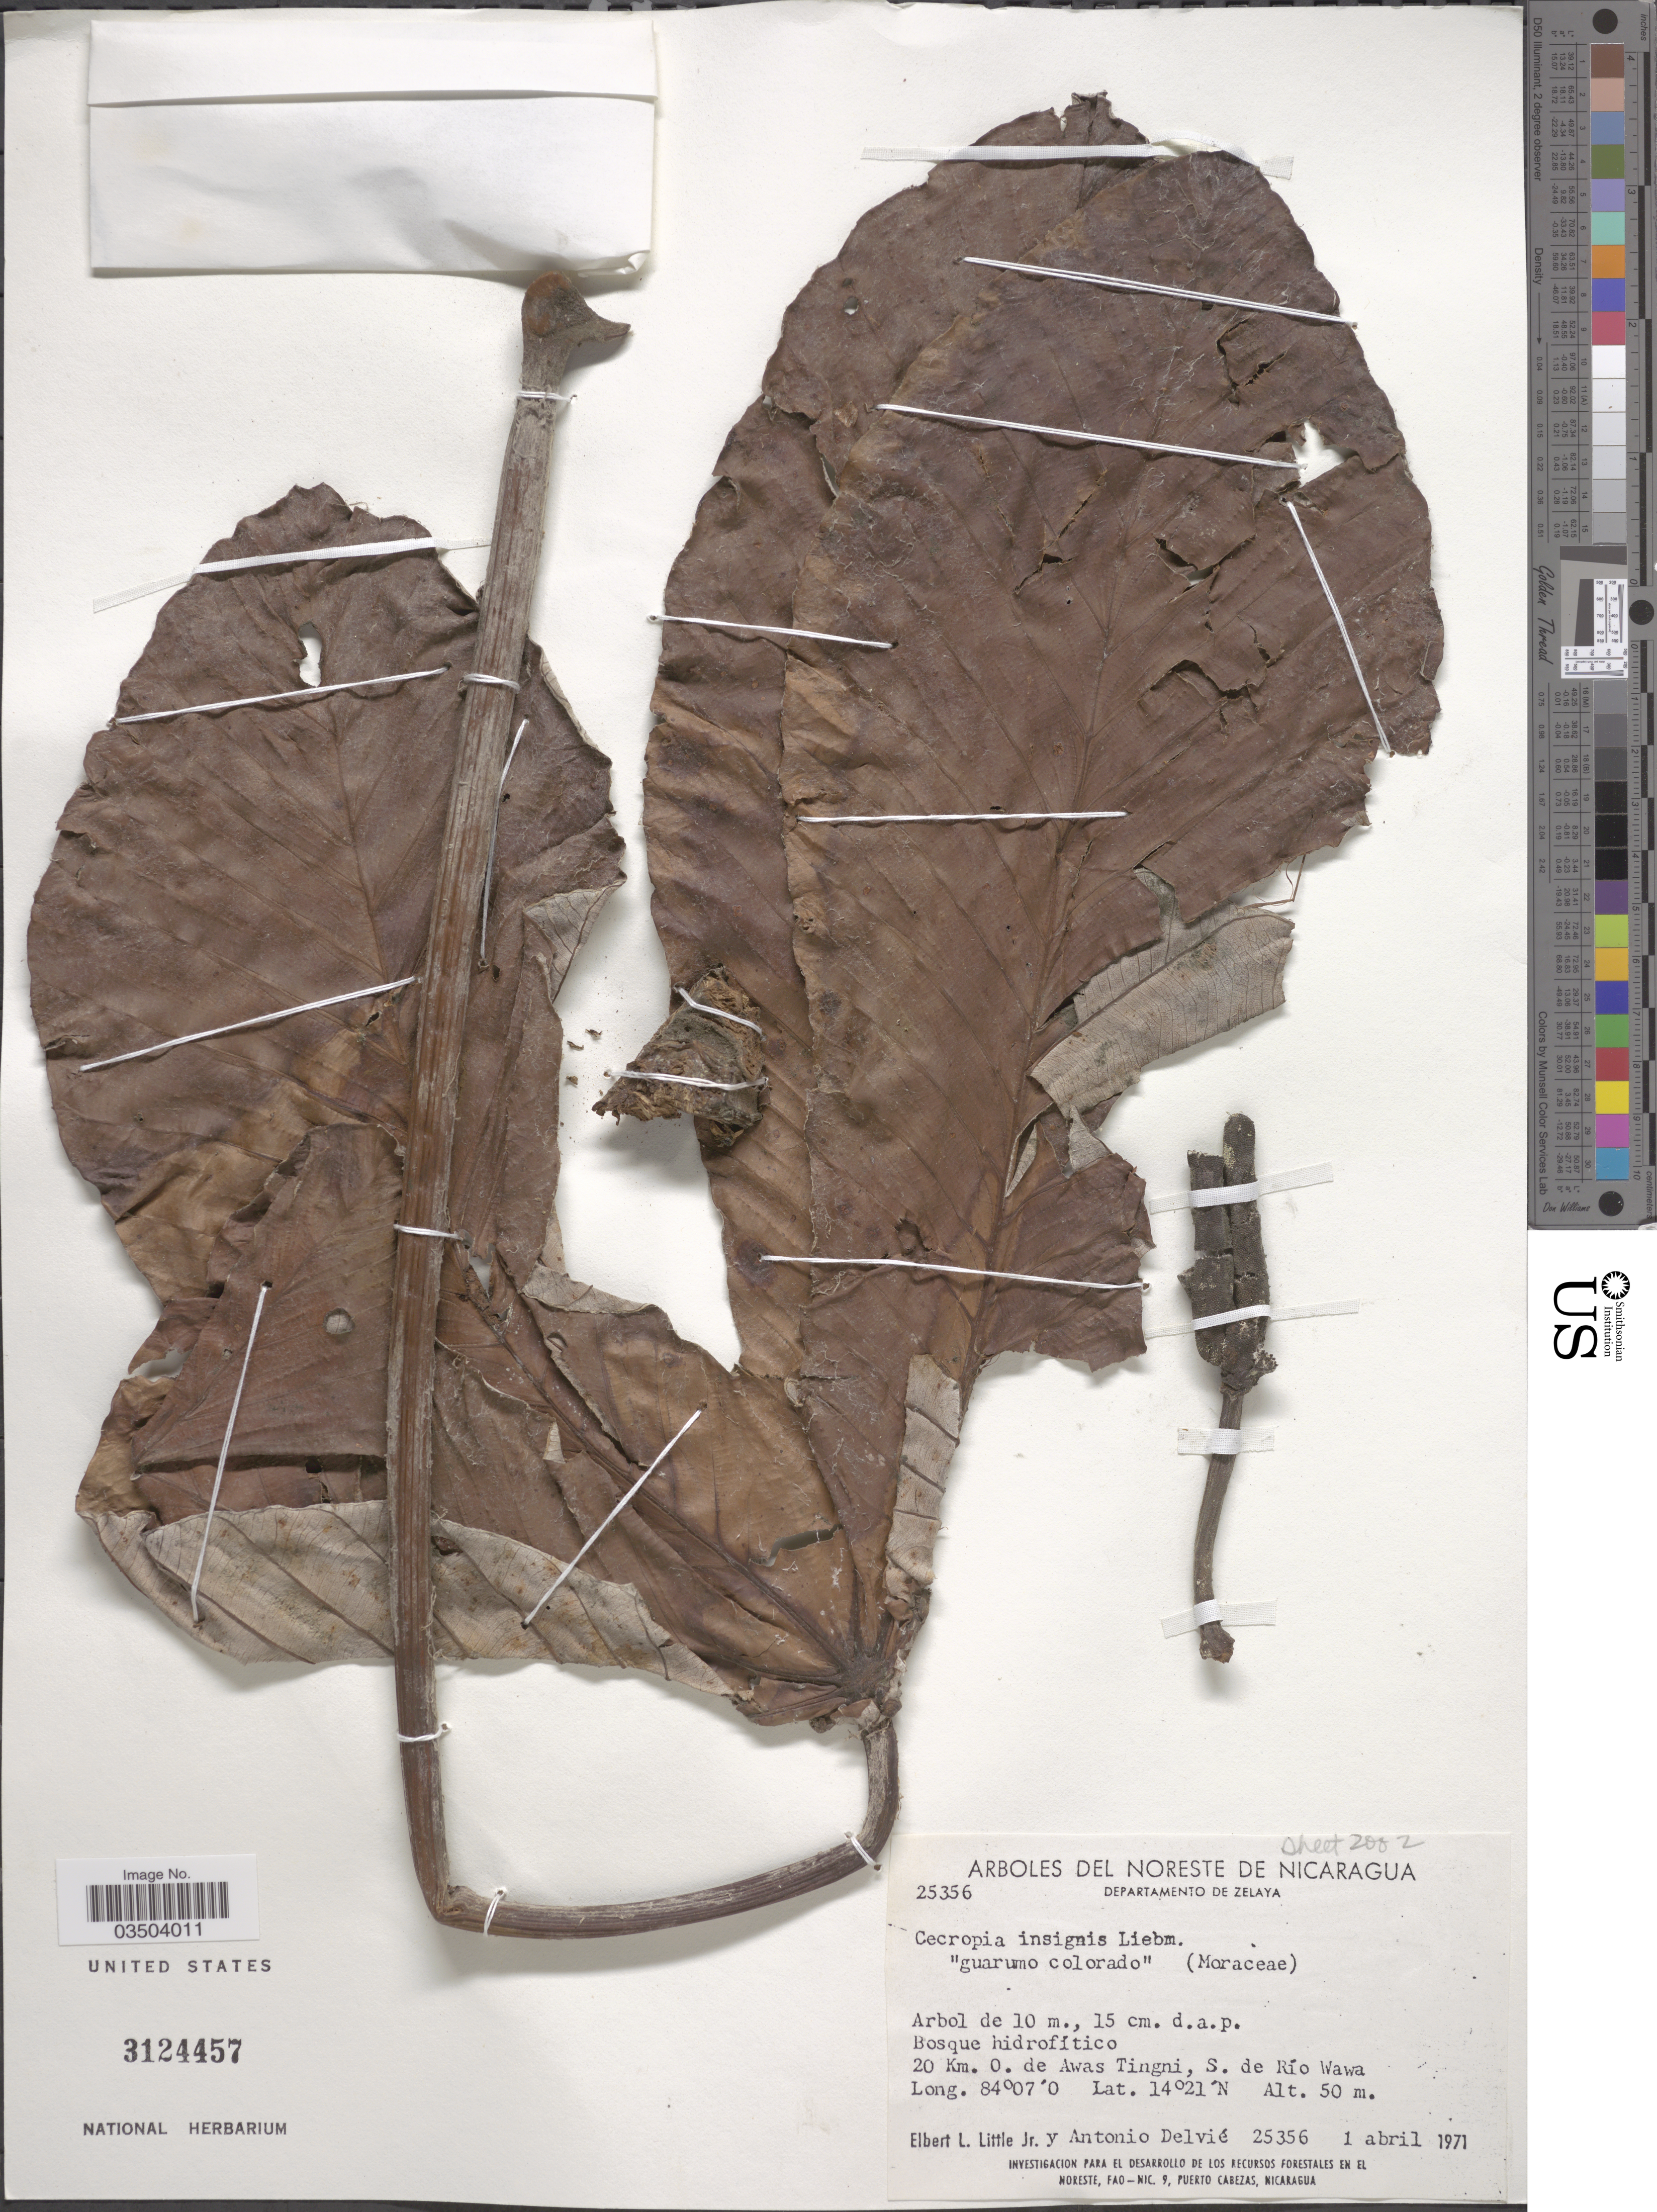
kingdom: Plantae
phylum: Tracheophyta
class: Magnoliopsida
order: Rosales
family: Urticaceae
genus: Cecropia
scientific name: Cecropia insignis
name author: Liebm.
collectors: E. L. Little & A. Delvie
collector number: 25356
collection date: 1971-04-01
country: Nicaragua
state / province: Atlántico Norte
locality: Noreste de Nicaragua. Departamento de Zelaya. 20 Km. O. de Awas Tingni, S. de Río Wawa.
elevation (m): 50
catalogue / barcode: US 3124457